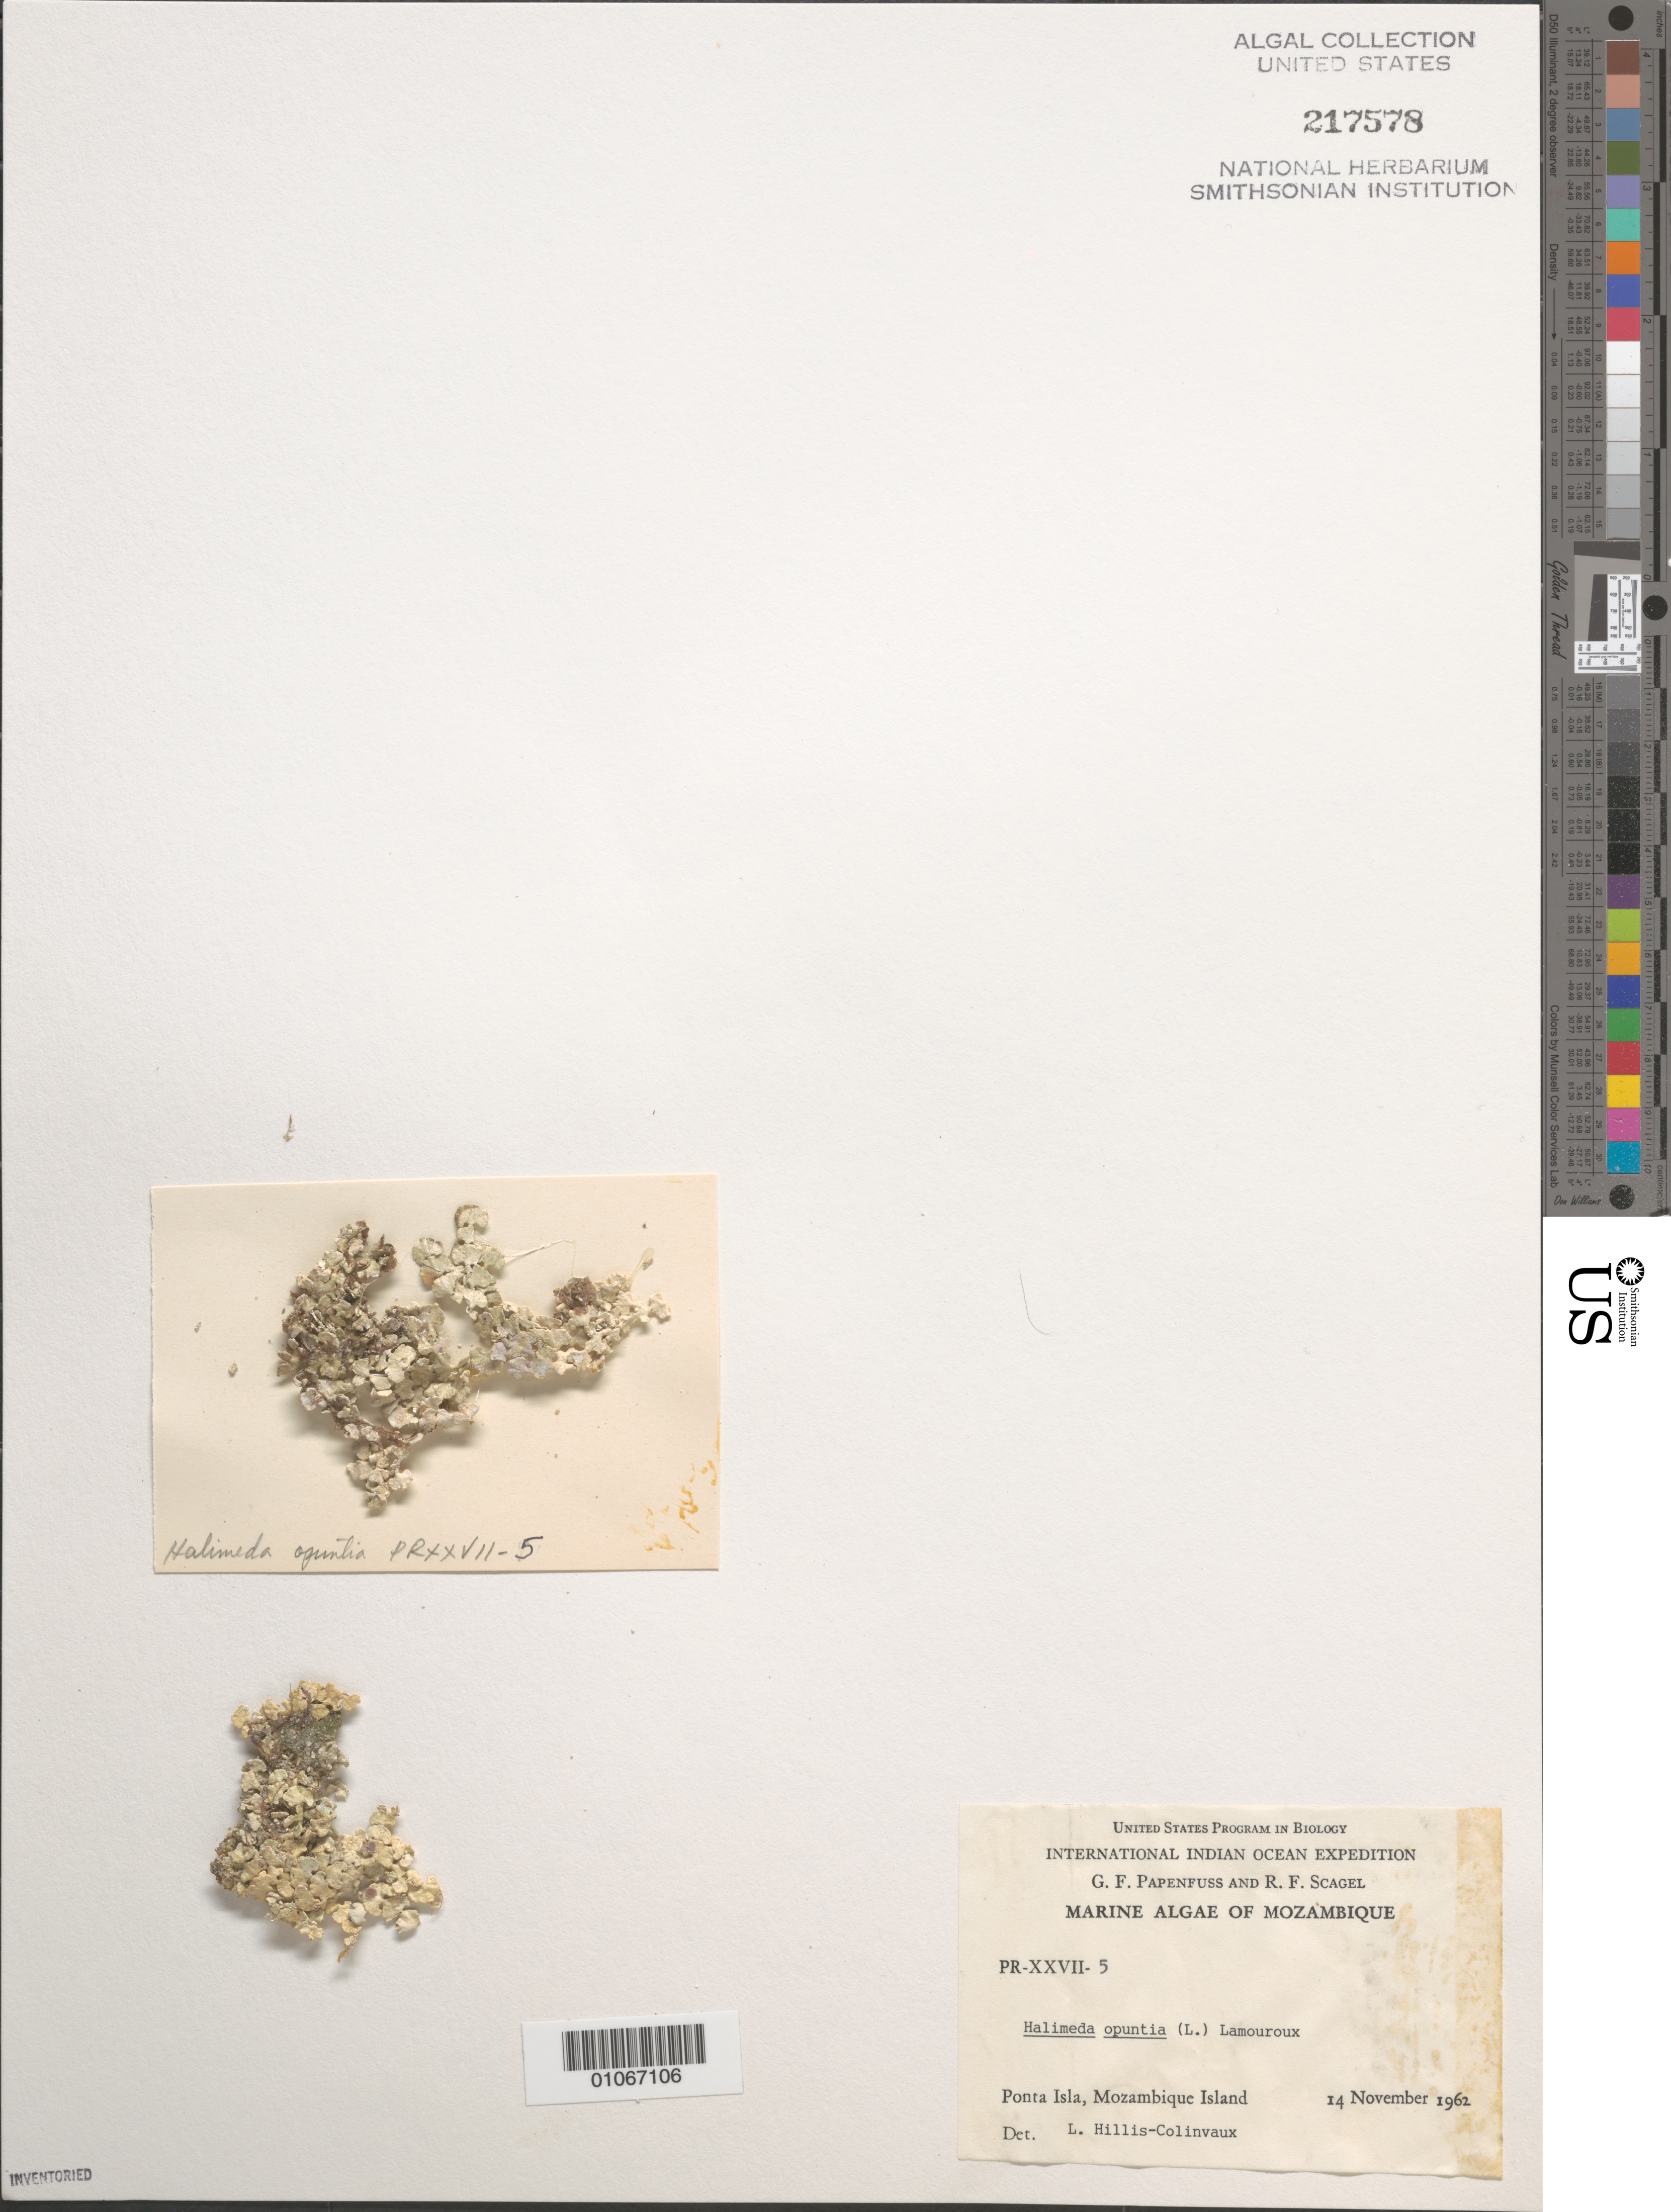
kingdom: Plantae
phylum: Chlorophyta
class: Ulvophyceae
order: Bryopsidales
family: Halimedaceae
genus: Halimeda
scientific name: Halimeda opuntia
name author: (L.) J.V.Lamouroux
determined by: Hillis-Colinvaux, L.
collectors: G. Papenfuss & R. F. Scagel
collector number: PR-XXVII-5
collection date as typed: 14 Nov 1962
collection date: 1962-11-14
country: Mozambique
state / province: Nampula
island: Mozambique Island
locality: Ponta Isla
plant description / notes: International Indian Ocean Expedition, 1962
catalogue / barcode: US 217578